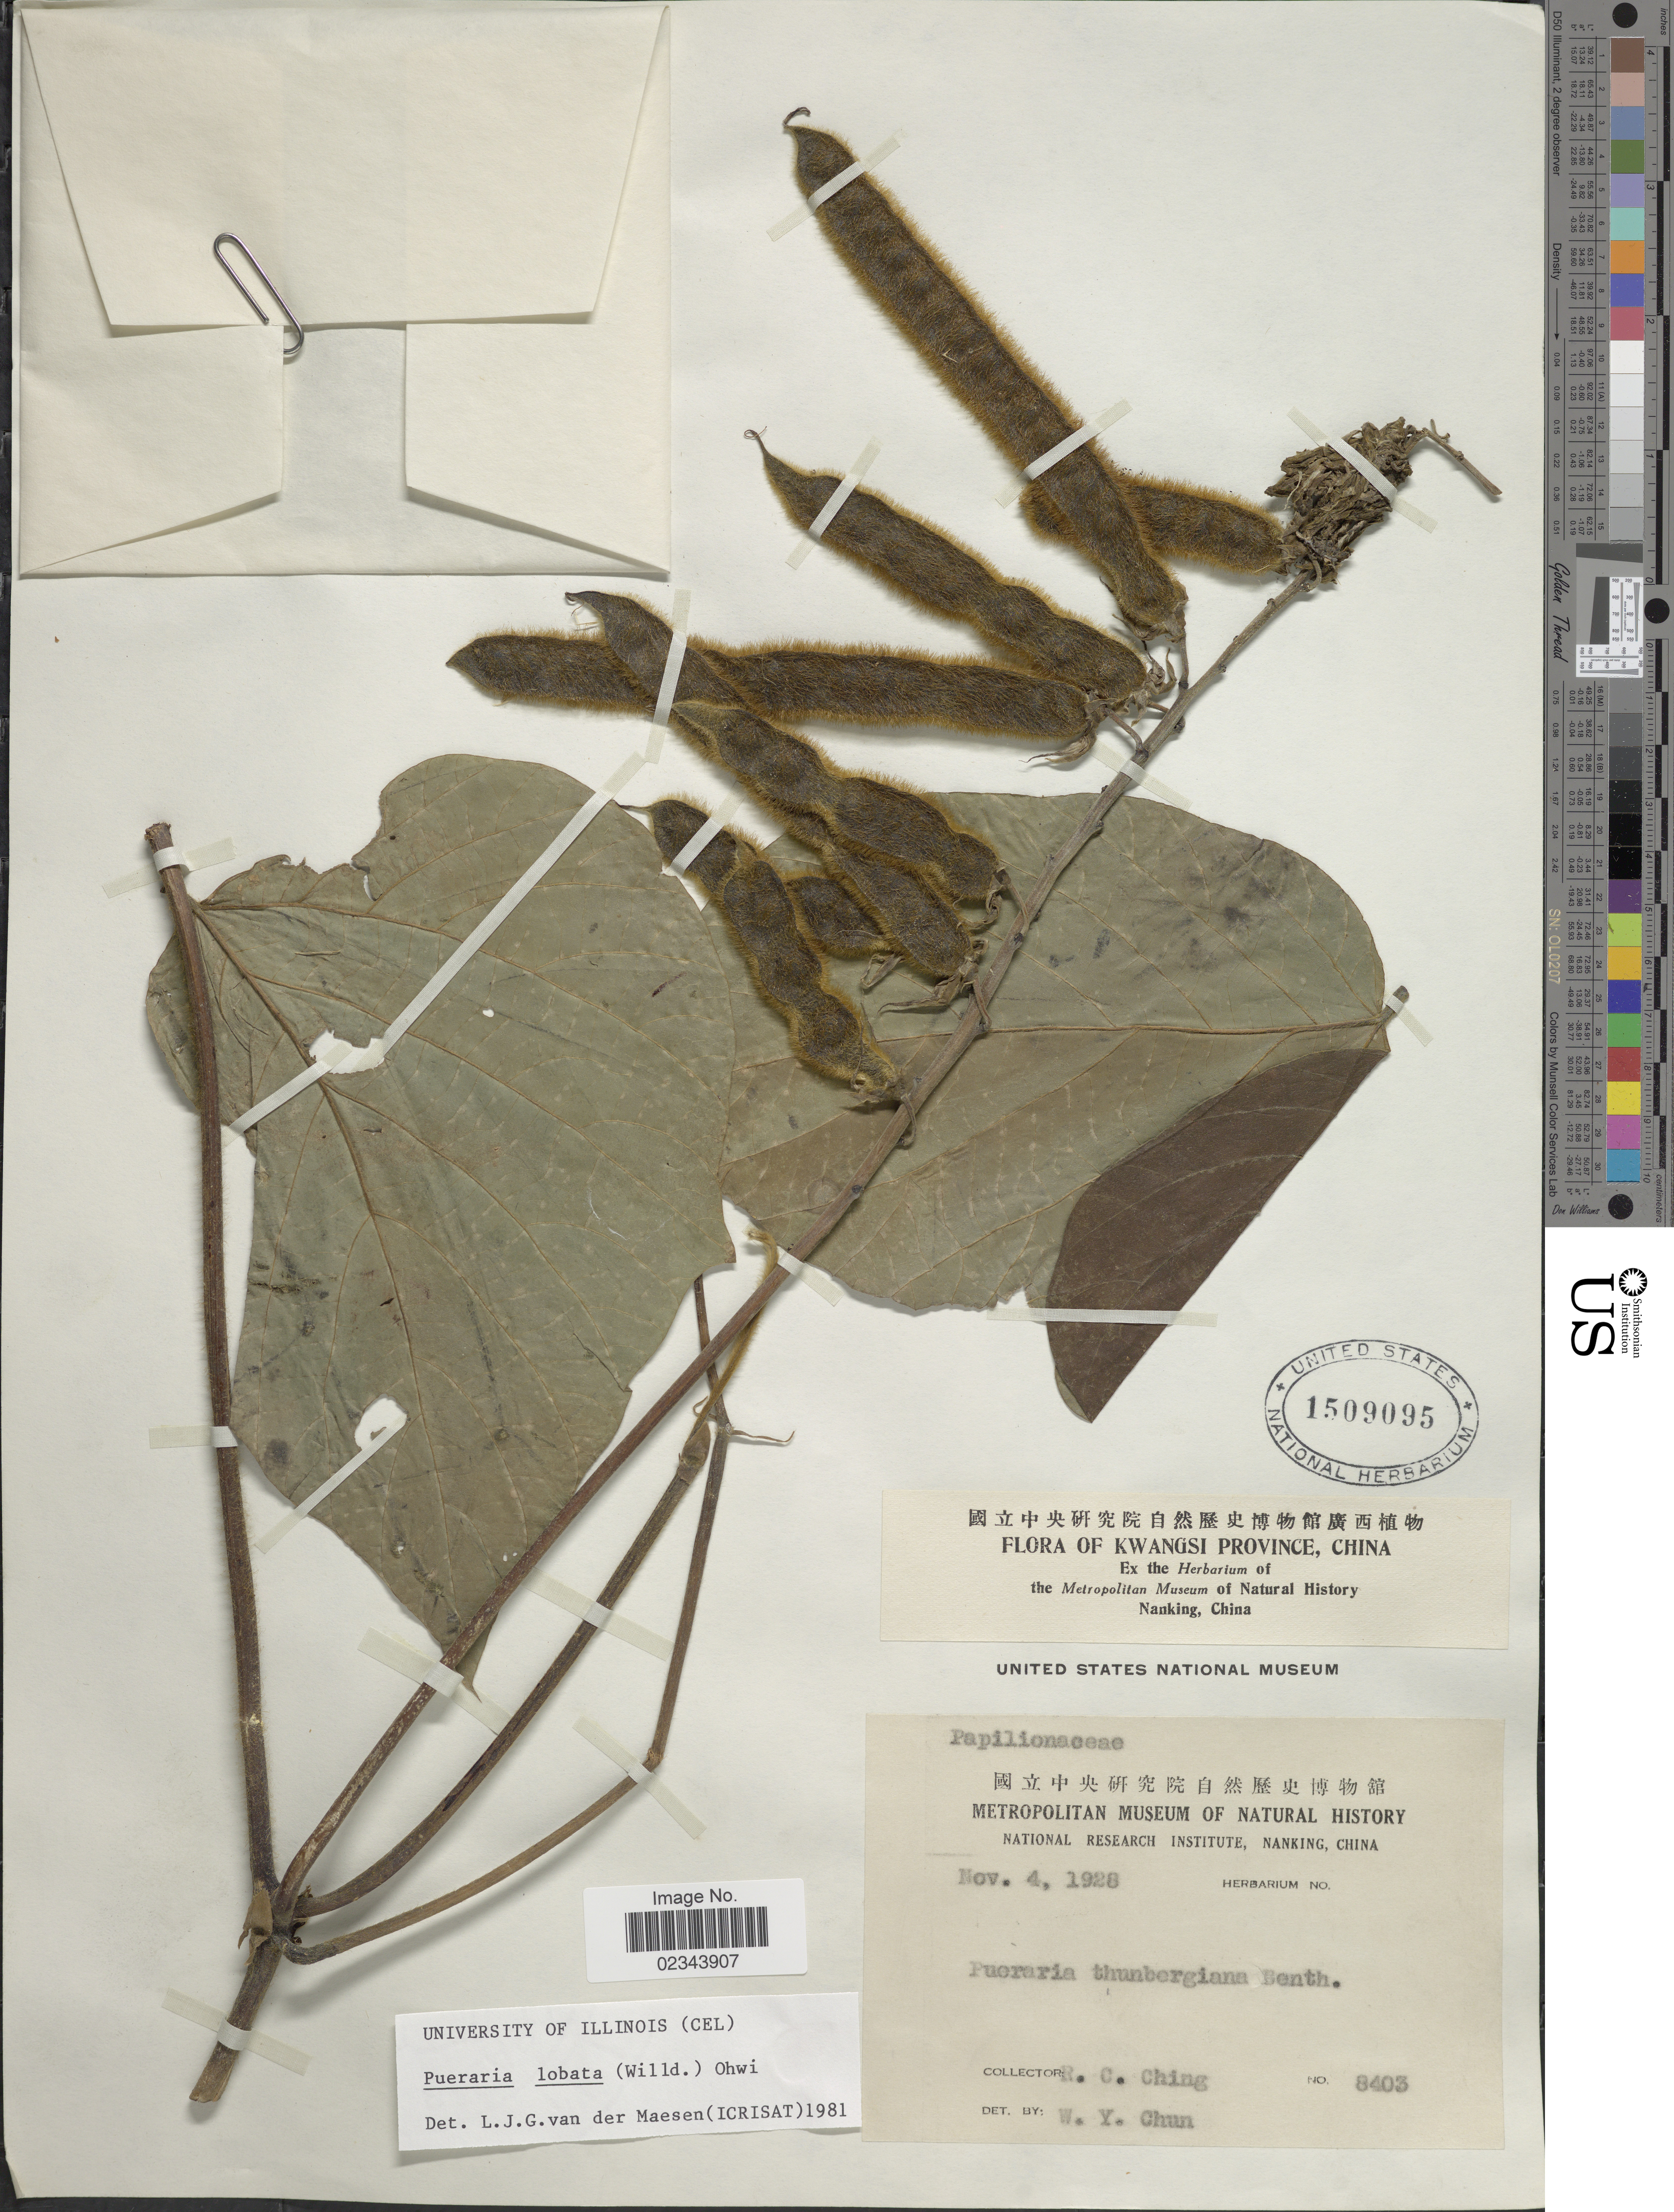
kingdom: Plantae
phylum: Tracheophyta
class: Magnoliopsida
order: Fabales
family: Fabaceae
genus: Pueraria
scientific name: Pueraria lobata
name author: (Willd.) Ohwi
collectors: R. C. Ching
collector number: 8403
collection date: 1928-11-04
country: China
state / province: Guangxi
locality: Kwangsi Province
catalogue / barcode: US 1509095